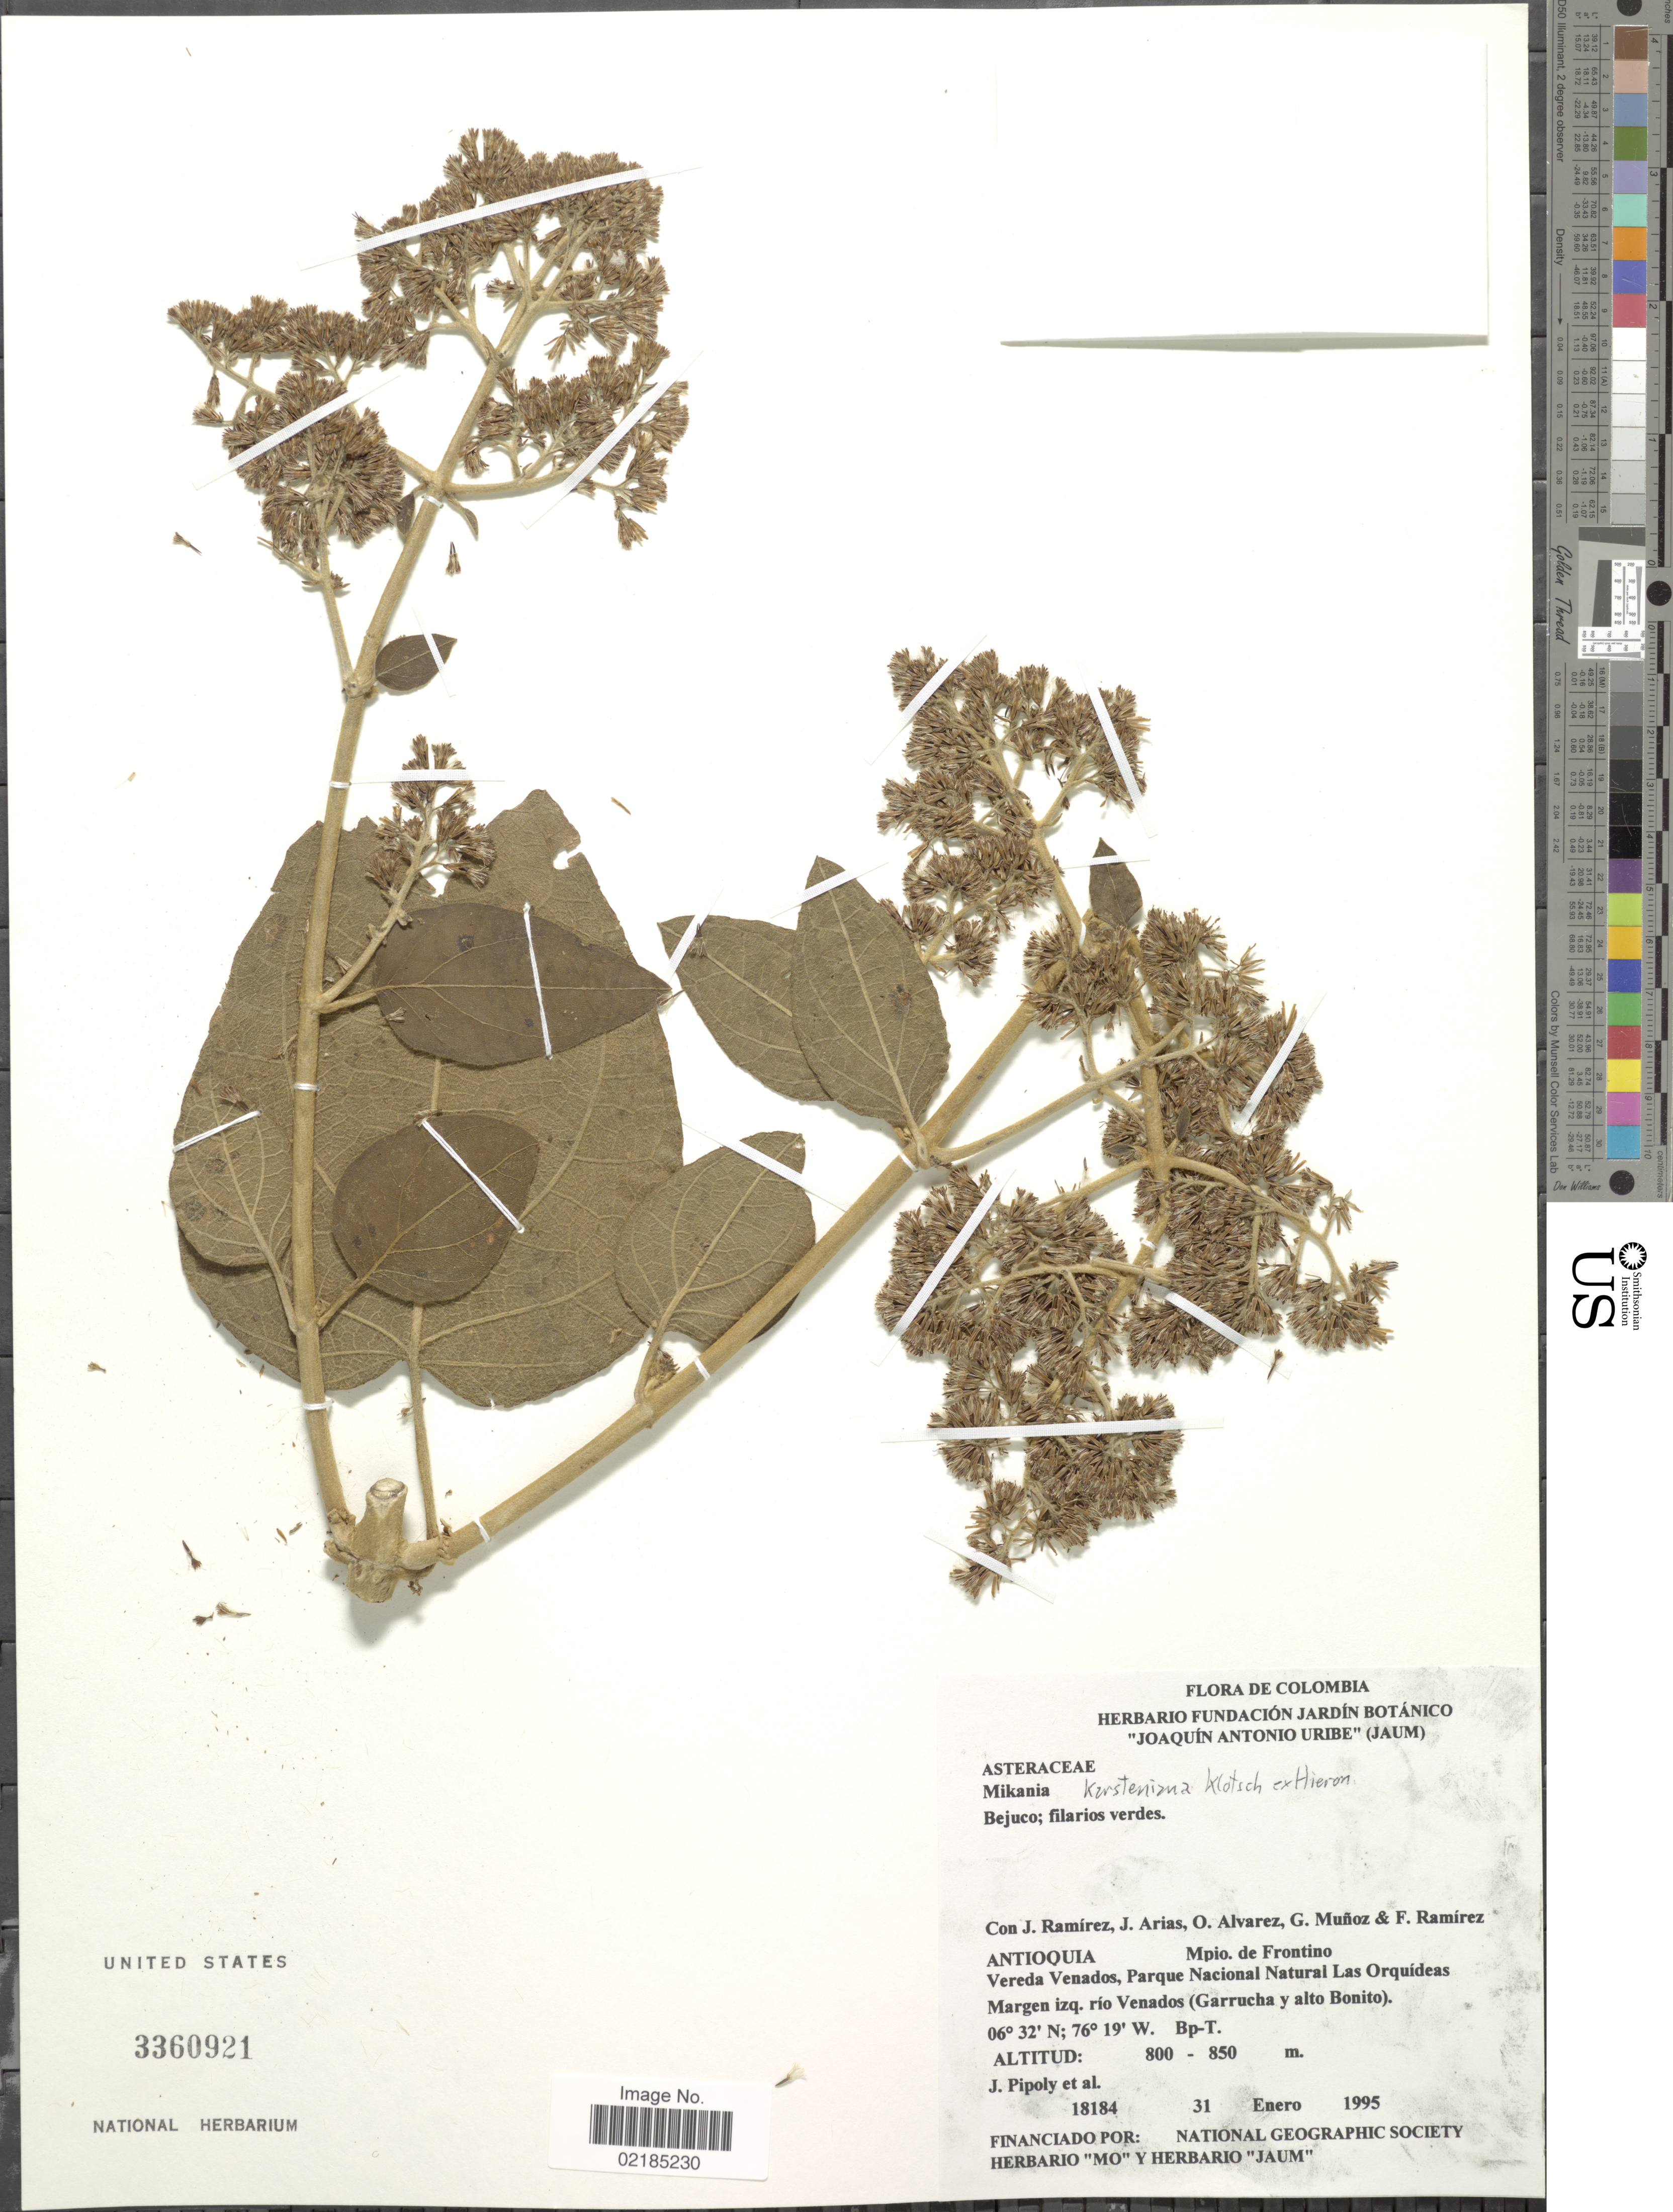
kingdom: Plantae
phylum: Tracheophyta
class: Magnoliopsida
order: Asterales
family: Asteraceae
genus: Mikania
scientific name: Mikania banisteriae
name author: DC.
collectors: J. J. Pipoly, J. Ramírez, J. Arias, O. Alvarez & et al.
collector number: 18184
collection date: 1995-01-31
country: Colombia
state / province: Antioquia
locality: Antioquia. Mpio. de Frontino. Vereda Venados, Parque Nacional Natural las Orquídeas. Margen izq. río Venados (Garrucha y alto Bonito)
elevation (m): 800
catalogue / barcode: US 3360921